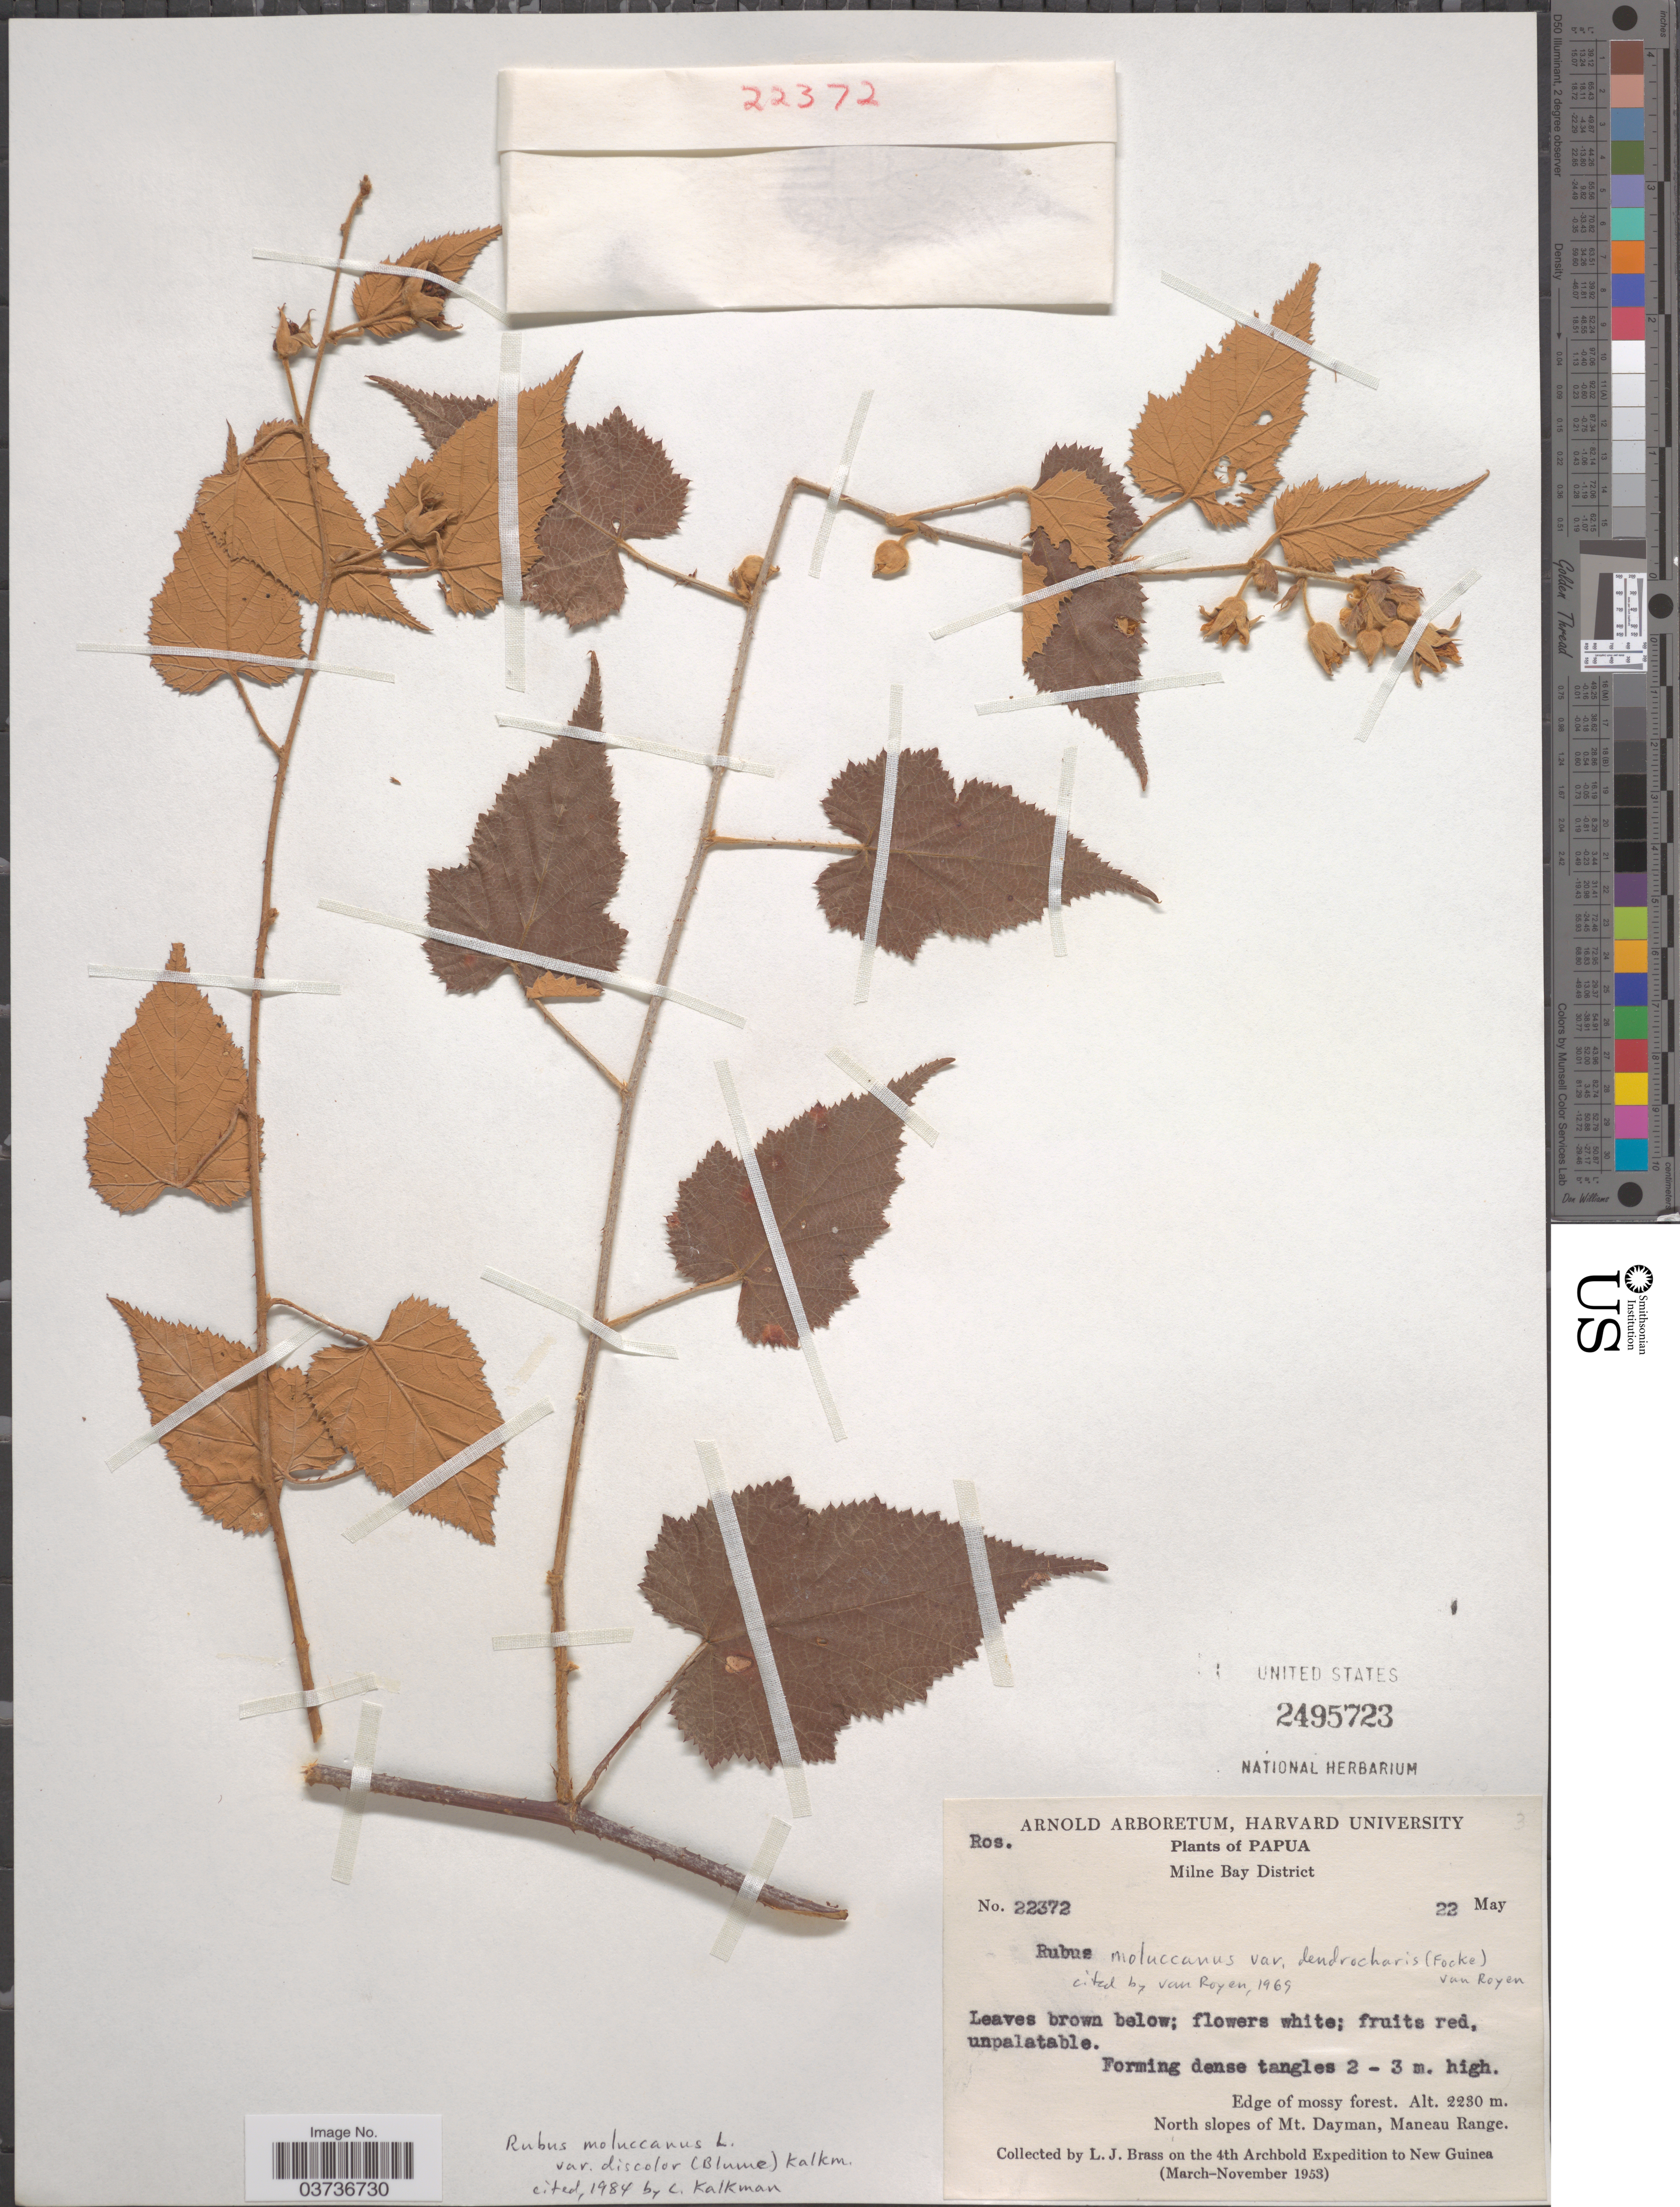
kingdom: Plantae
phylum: Tracheophyta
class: Magnoliopsida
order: Rosales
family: Rosaceae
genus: Rubus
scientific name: Rubus moluccanus var. discolor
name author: (Blume) Kalkman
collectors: L. J. Brass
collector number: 22372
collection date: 1953-05-23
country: Papua New Guinea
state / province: Milne Bay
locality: Papua. Milne Bay District. Edge of mossy forest. North slopes of Mt. Dayman, Maneau Range.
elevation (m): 2230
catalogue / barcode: US 2495723